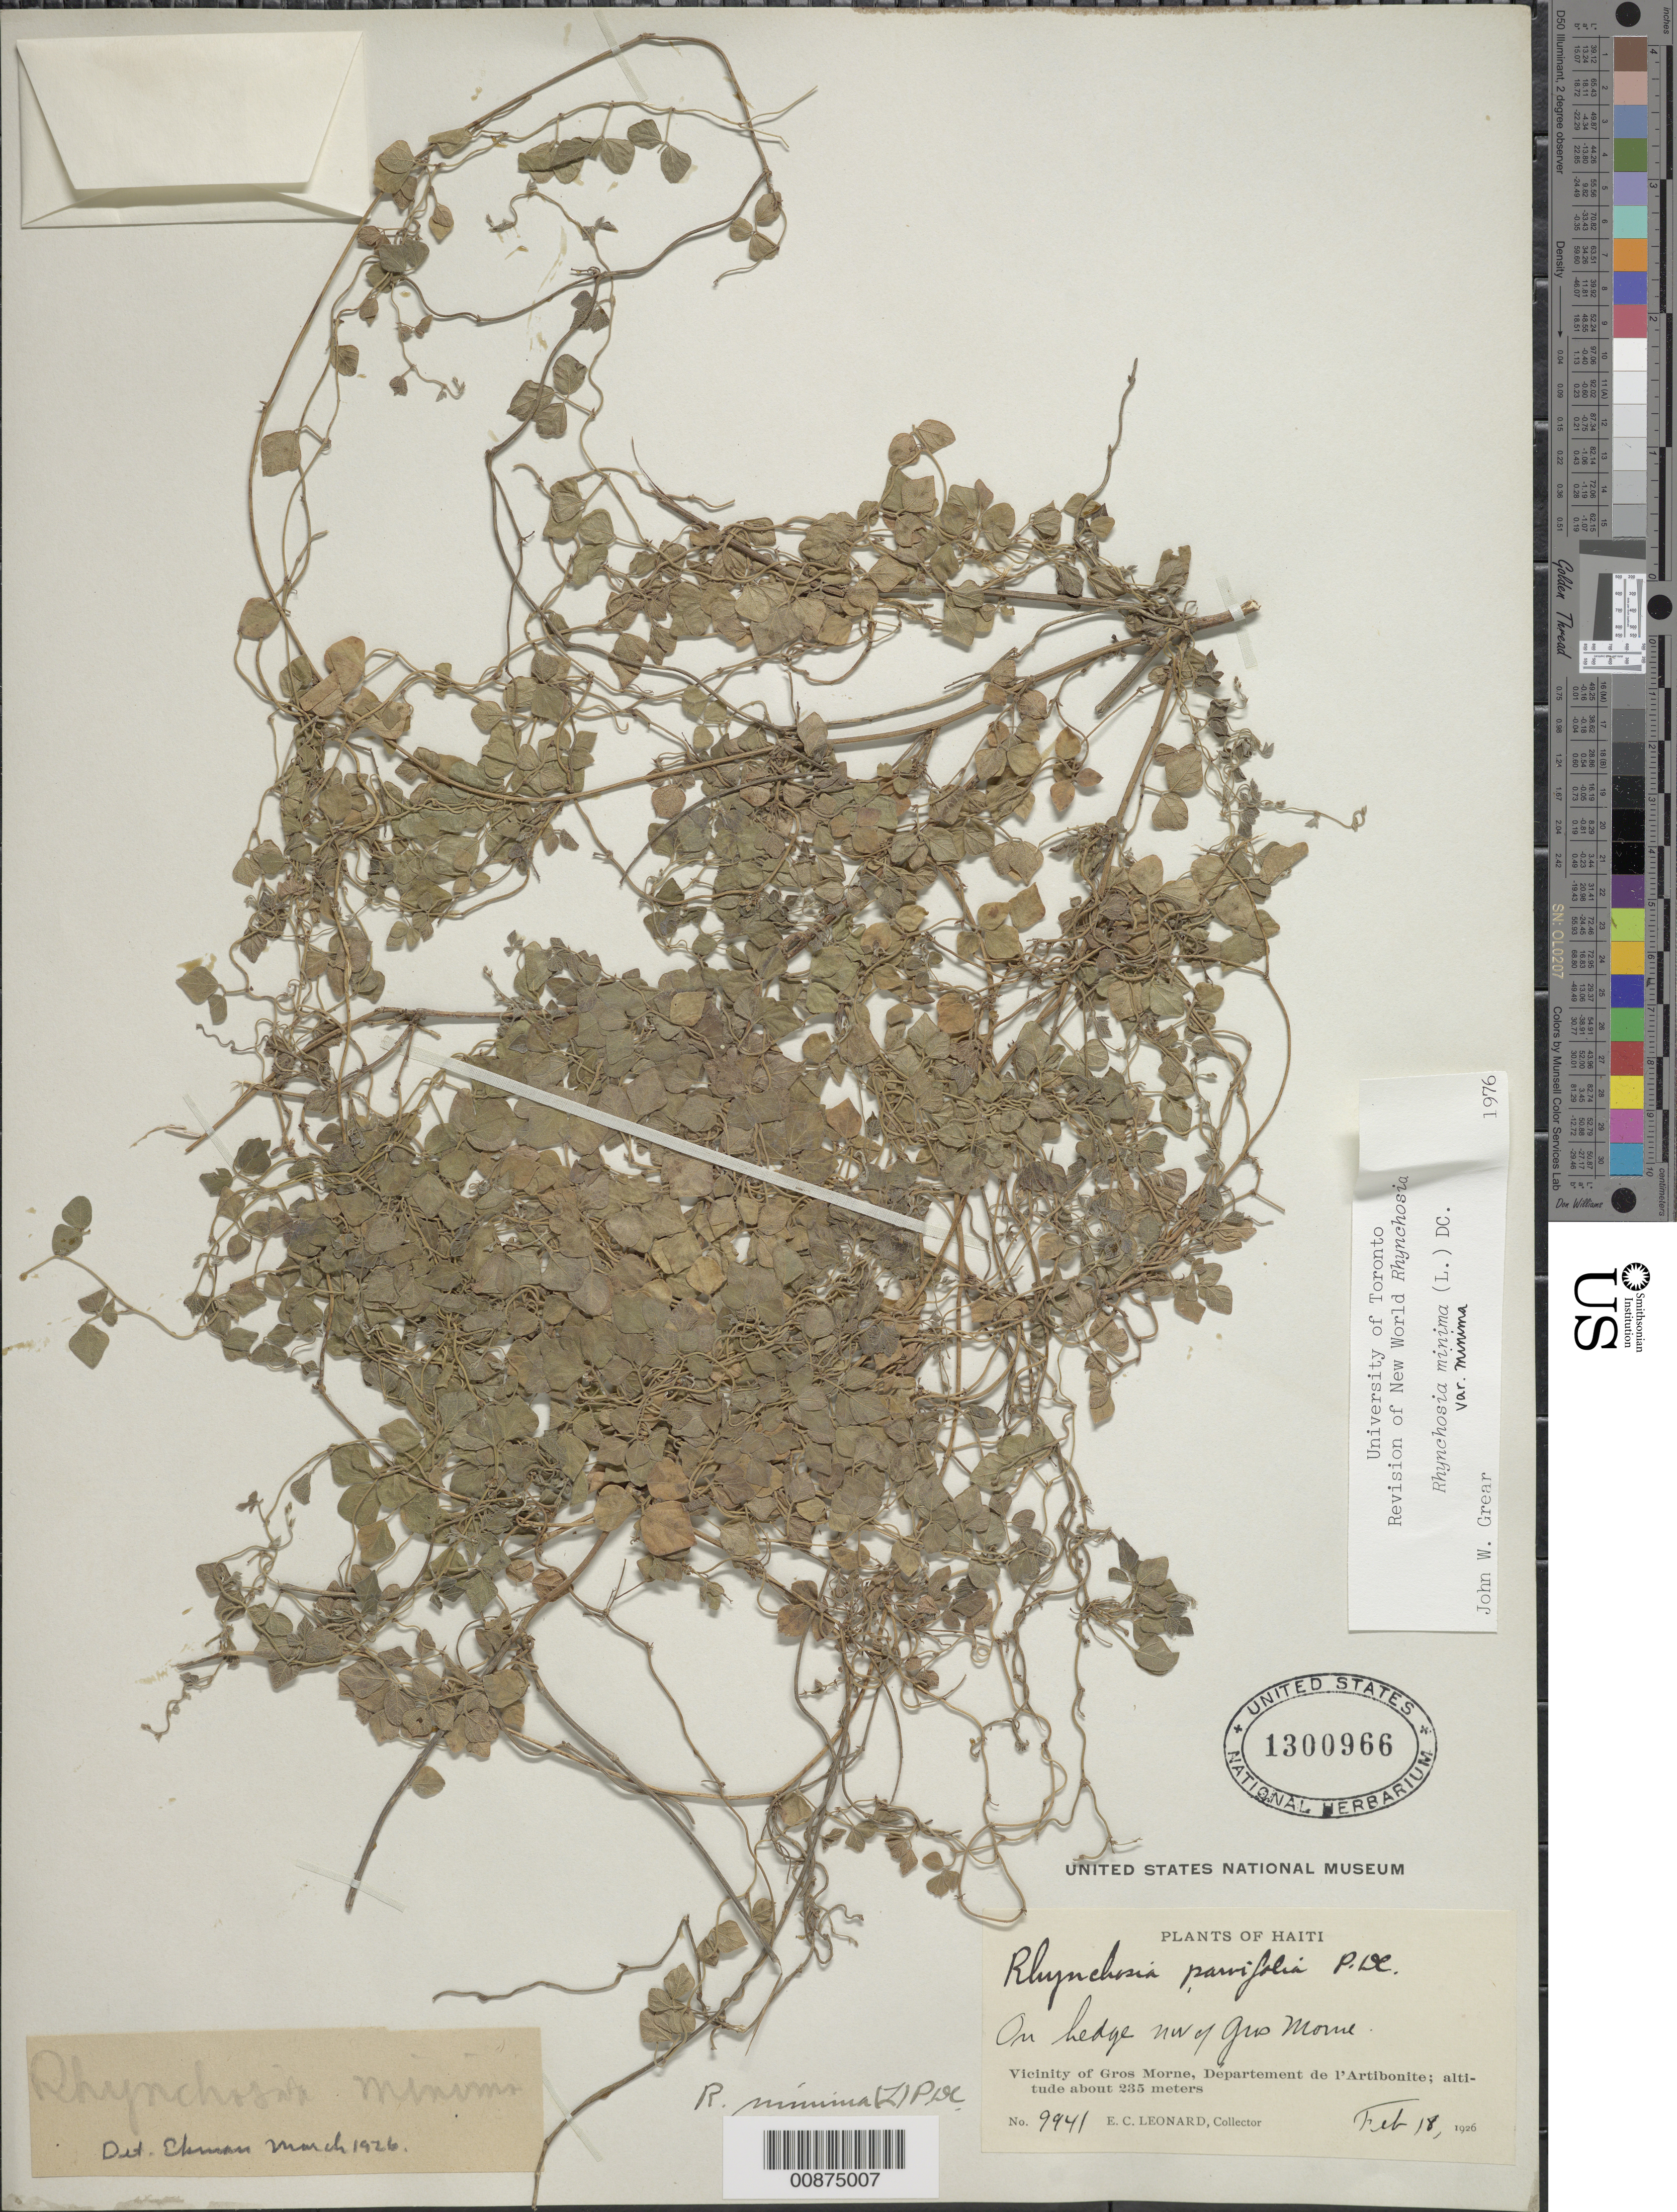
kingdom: Plantae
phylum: Tracheophyta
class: Magnoliopsida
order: Fabales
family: Fabaceae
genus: Rhynchosia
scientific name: Rhynchosia minima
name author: (L.) DC.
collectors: E. C. Leonard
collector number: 9941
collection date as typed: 18 Feb 1926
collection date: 1926-02-18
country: Haiti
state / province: Artibonite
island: Hispaniola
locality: On hedge NW of Gros Morne.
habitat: On hedge.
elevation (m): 235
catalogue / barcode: US 1300966